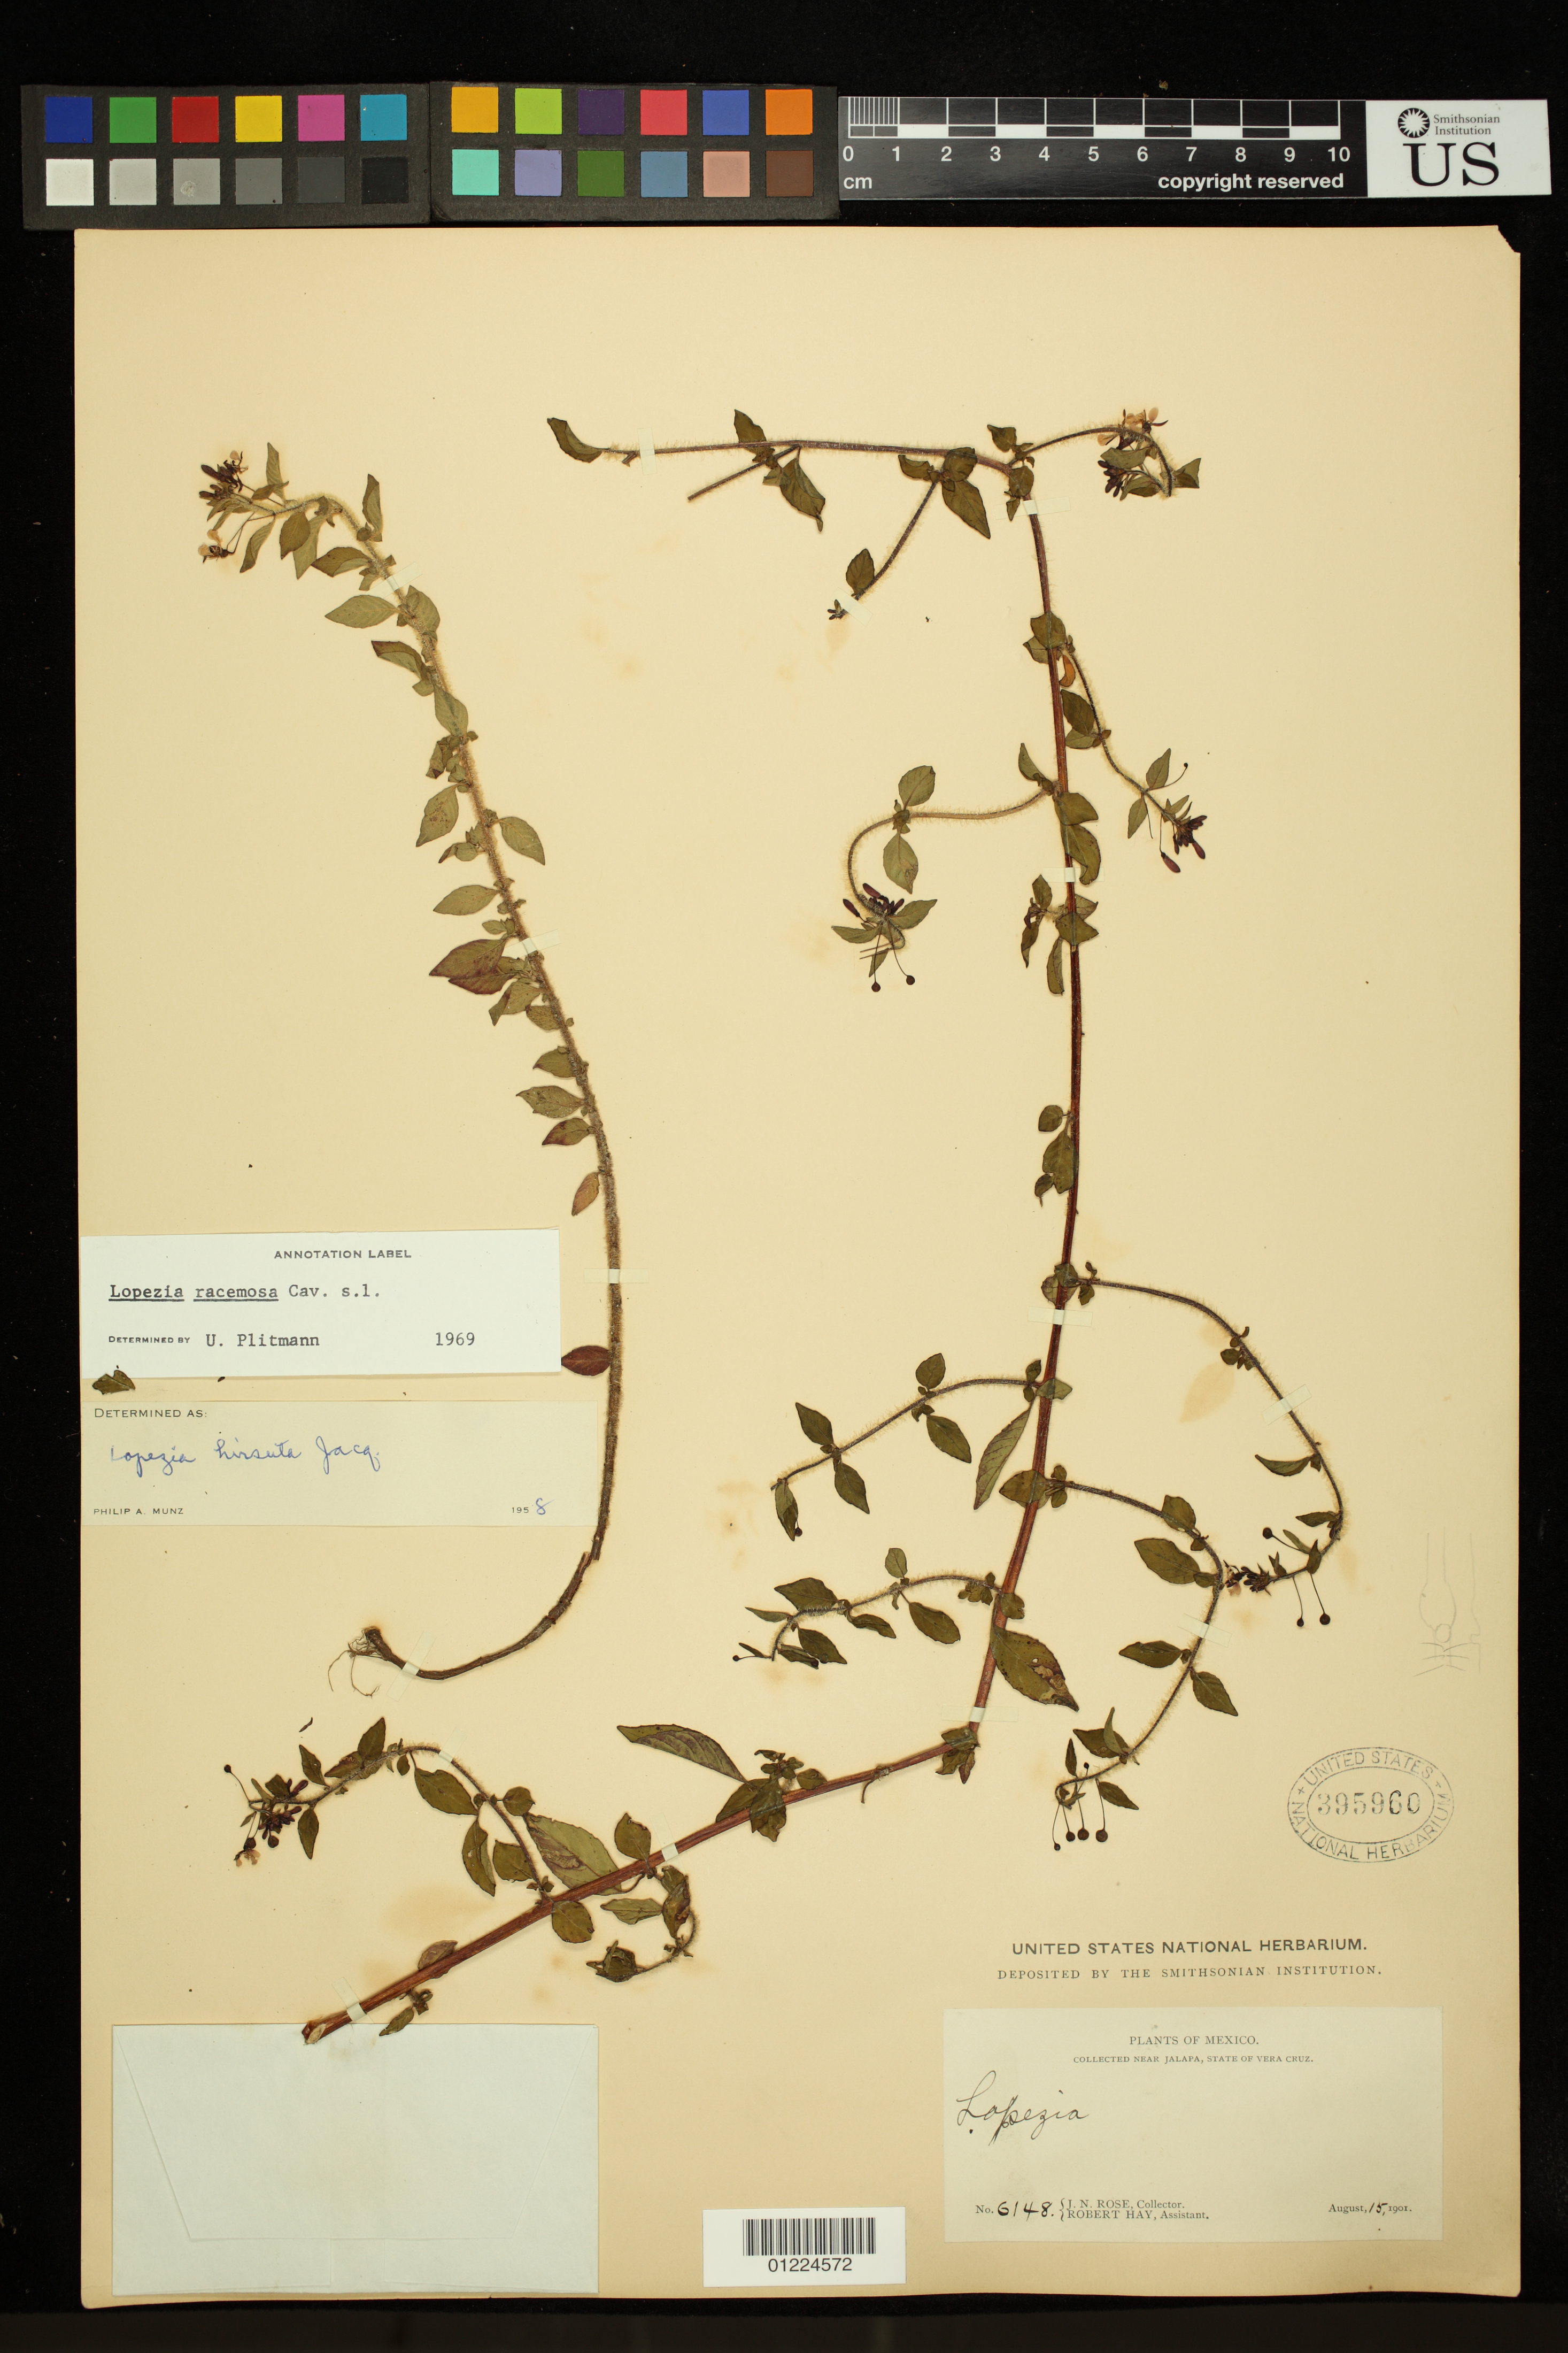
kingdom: Plantae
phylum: Tracheophyta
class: Magnoliopsida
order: Myrtales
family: Onagraceae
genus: Lopezia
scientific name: Lopezia racemosa subsp. racemosa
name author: Cav.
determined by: Wagner, W. L., (BOT), Smithsonian Institution - National Museum of Natural History (UNITED STATES)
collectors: J. N. Rose & R. H. Hay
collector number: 6148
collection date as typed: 15 Aug 1901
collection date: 1901-08-15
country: Mexico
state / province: Veracruz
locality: Near Jalapa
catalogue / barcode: US 395960